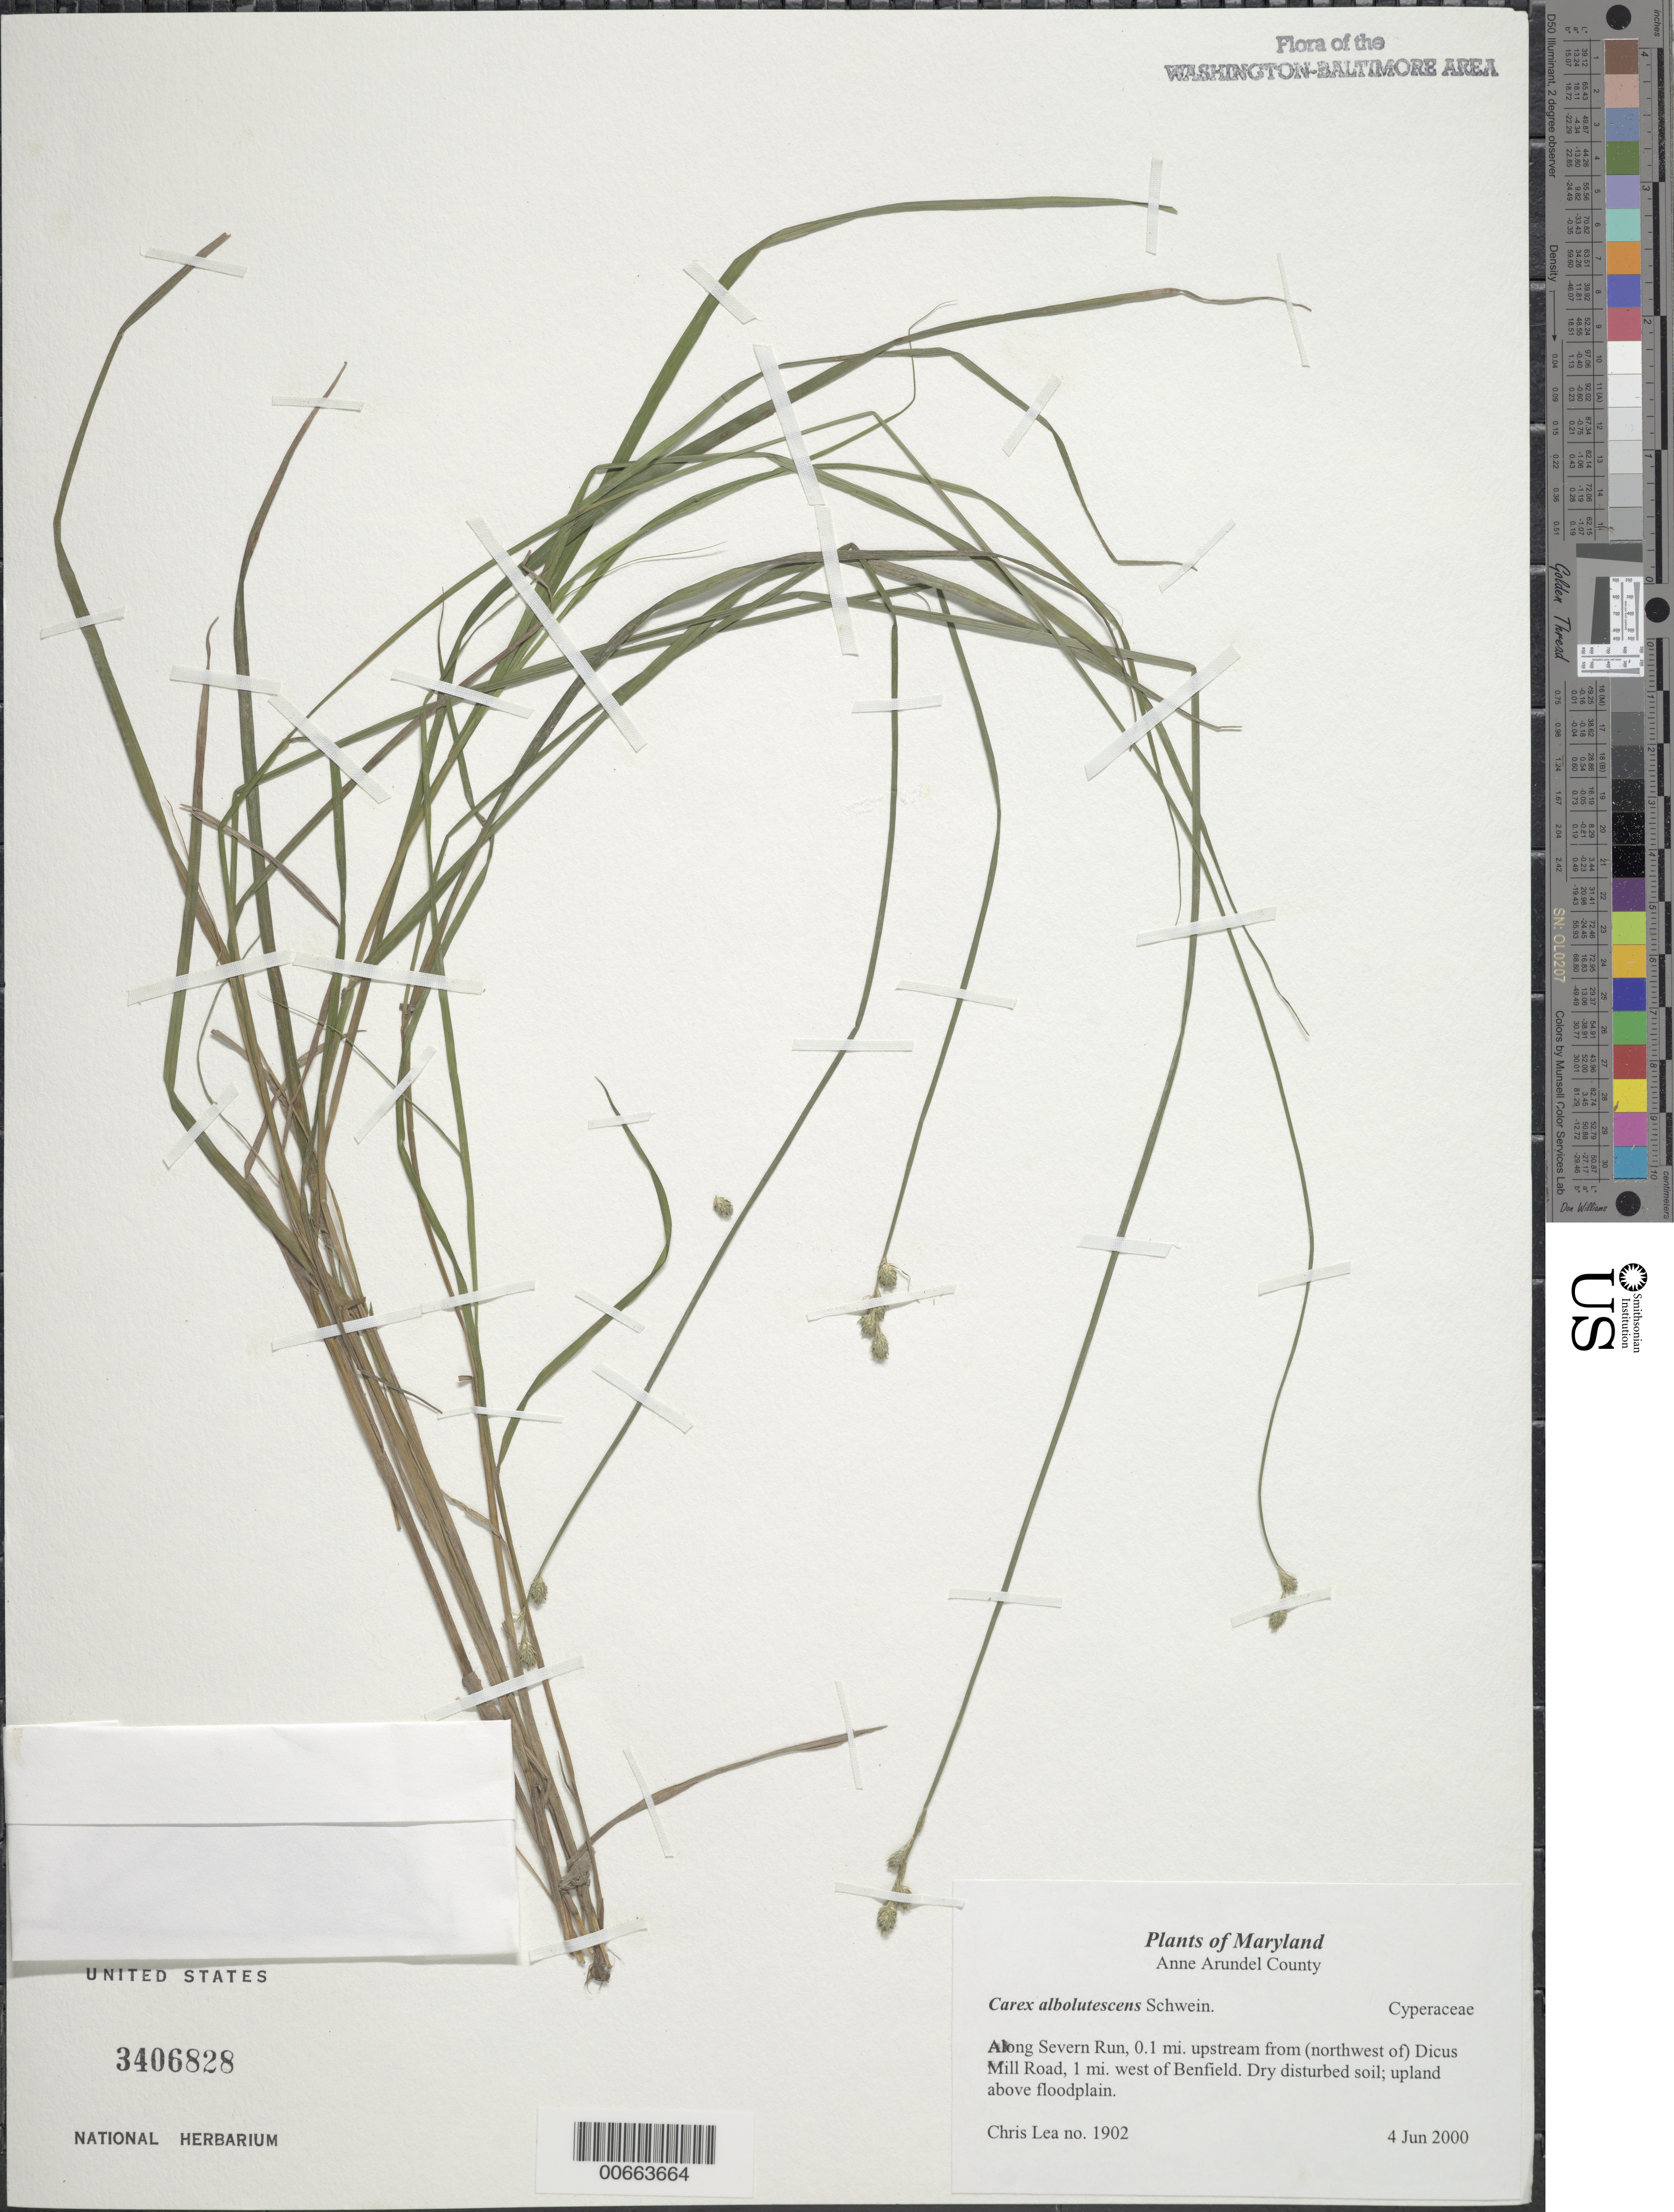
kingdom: Plantae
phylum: Tracheophyta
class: Liliopsida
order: Poales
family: Cyperaceae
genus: Carex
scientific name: Carex albolutescens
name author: Schwein.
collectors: C. Lea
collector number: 1902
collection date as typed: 04 Jun 2000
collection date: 2000-06-04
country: United States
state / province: Maryland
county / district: Anne Arundel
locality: Along Severn Run, 0.1 mi. upstream from (northwest of) Dicus Mill Road, 1 mi. west of Benfield.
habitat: Dry disturbed soil; upland above floodplain.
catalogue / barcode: US 3406828